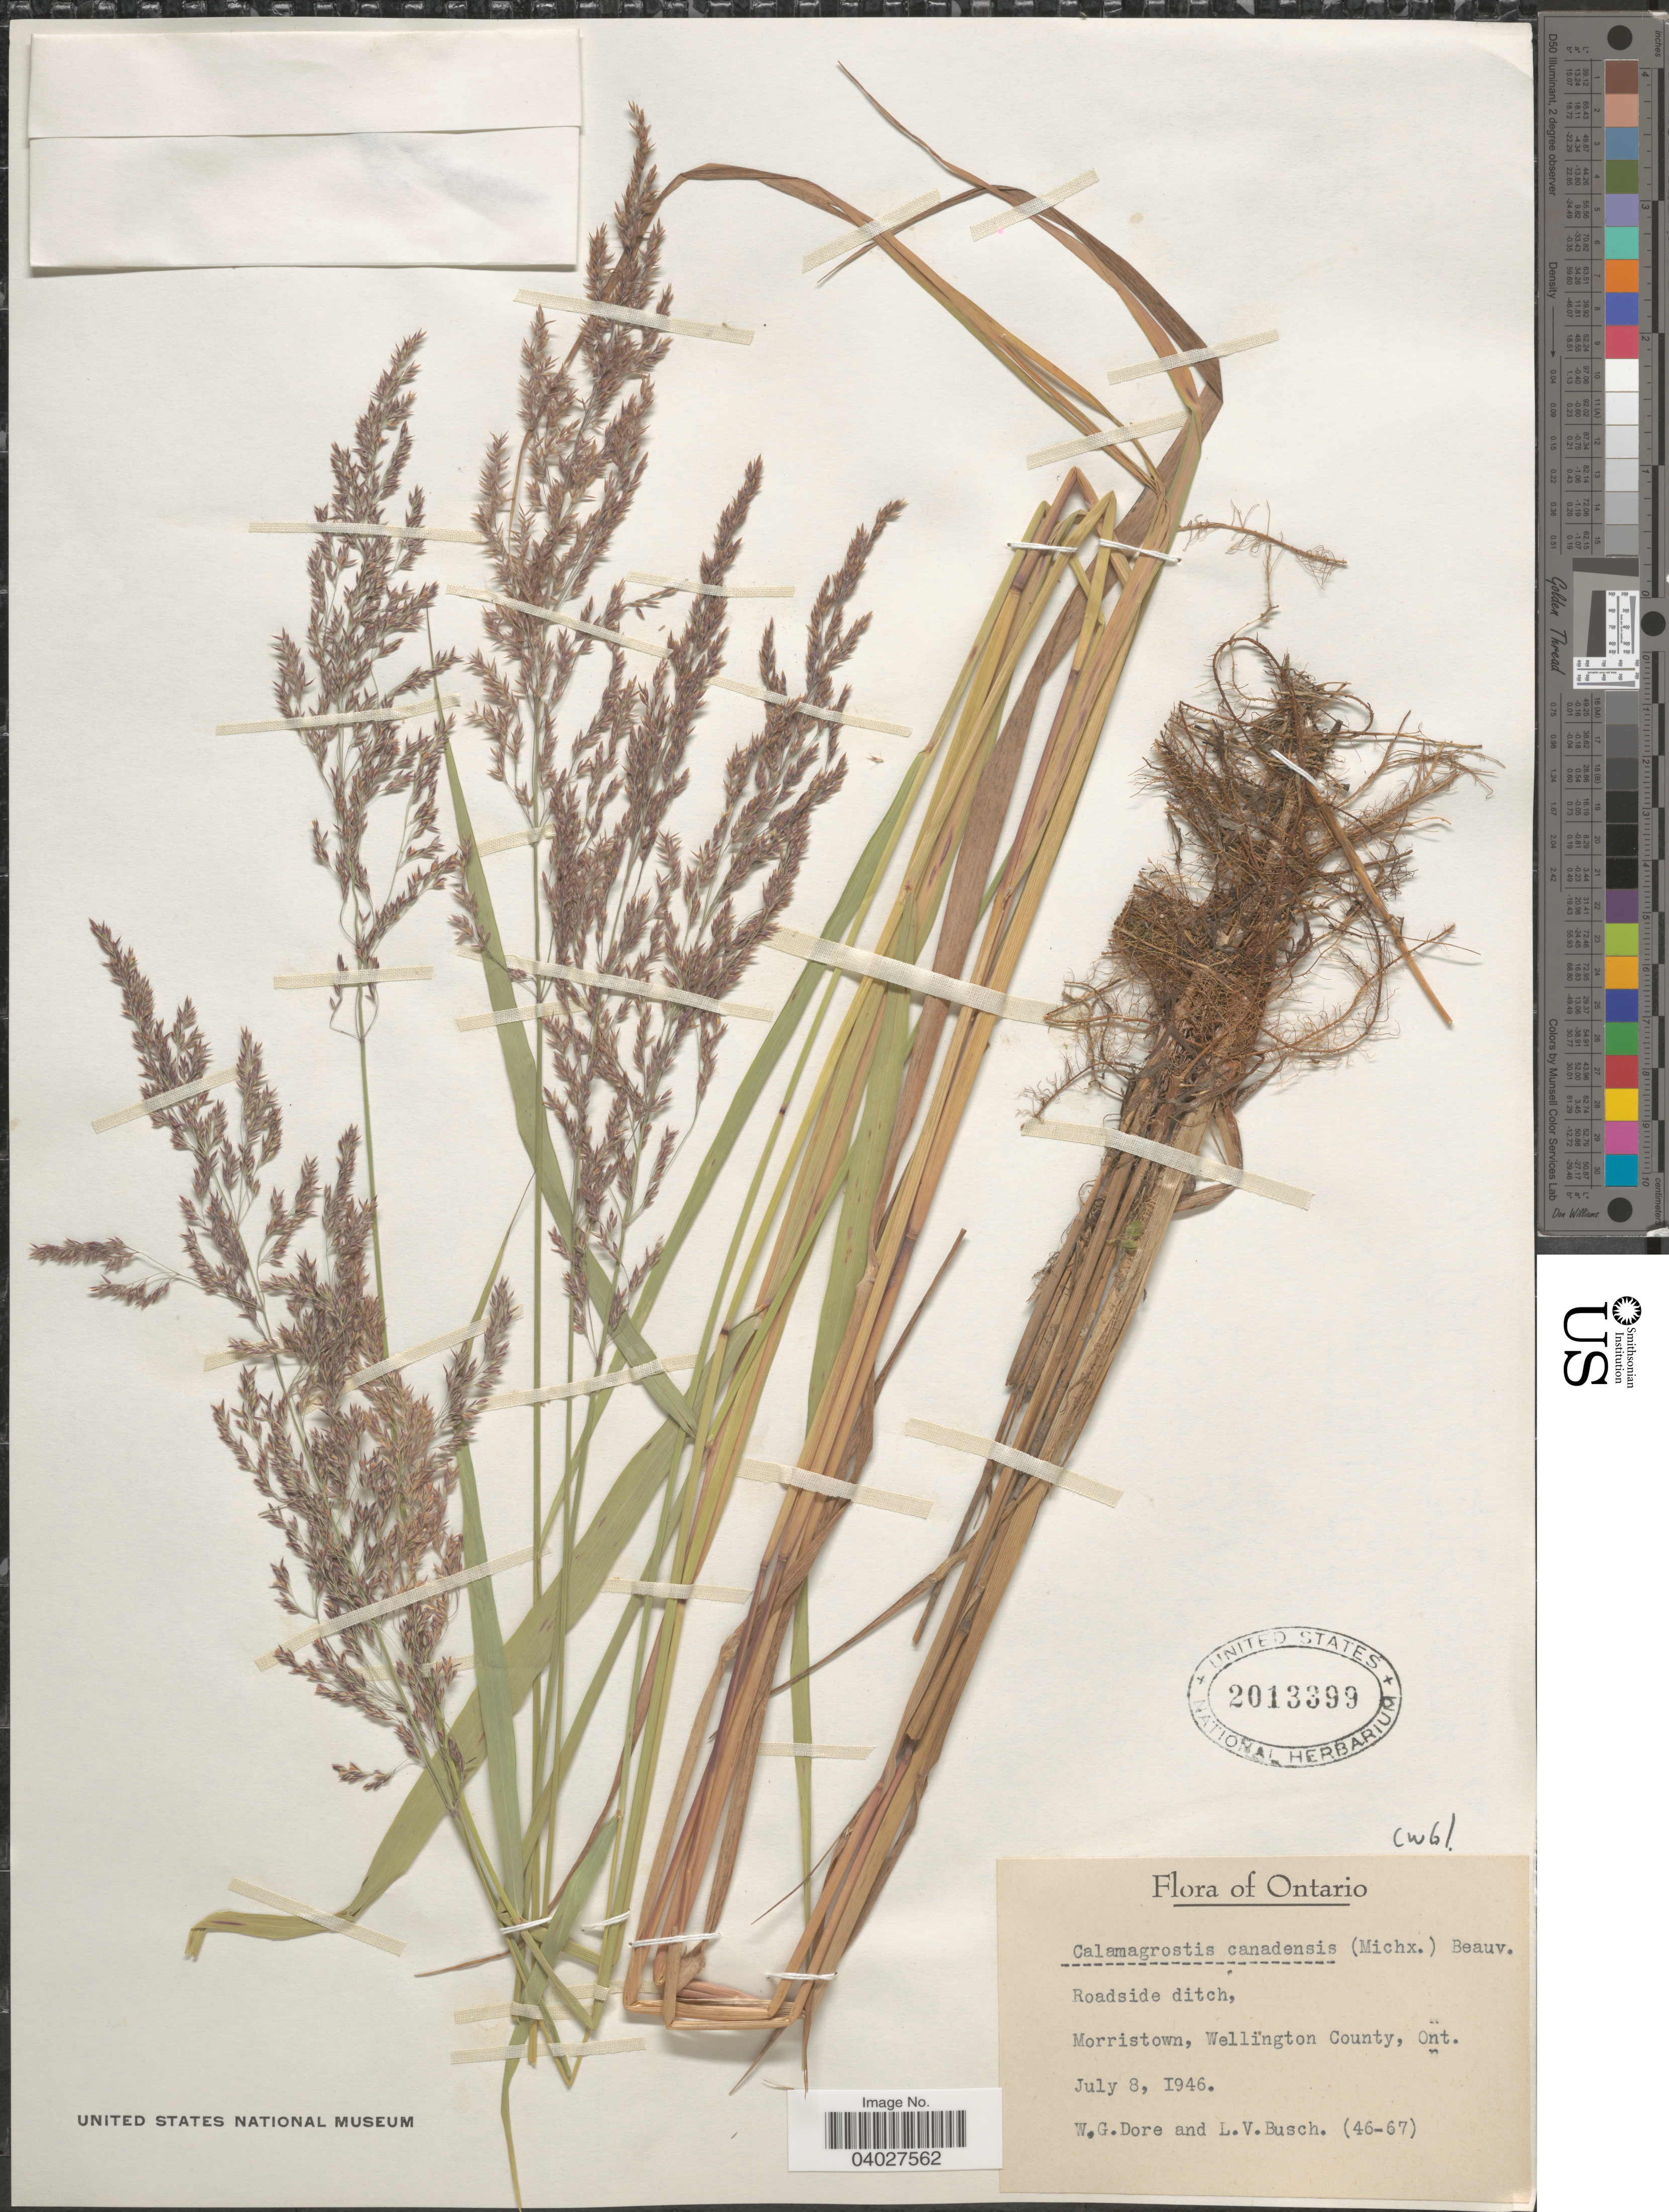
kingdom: Plantae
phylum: Tracheophyta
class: Liliopsida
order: Poales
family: Poaceae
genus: Calamagrostis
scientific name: Calamagrostis canadensis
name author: (Michx.) P. Beauv.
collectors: W. Dore & L. Busch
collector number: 46-67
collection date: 1946-07-08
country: Canada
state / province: Ontario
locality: Roadside ditch, Morristown, Wellington County.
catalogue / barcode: US 2013399